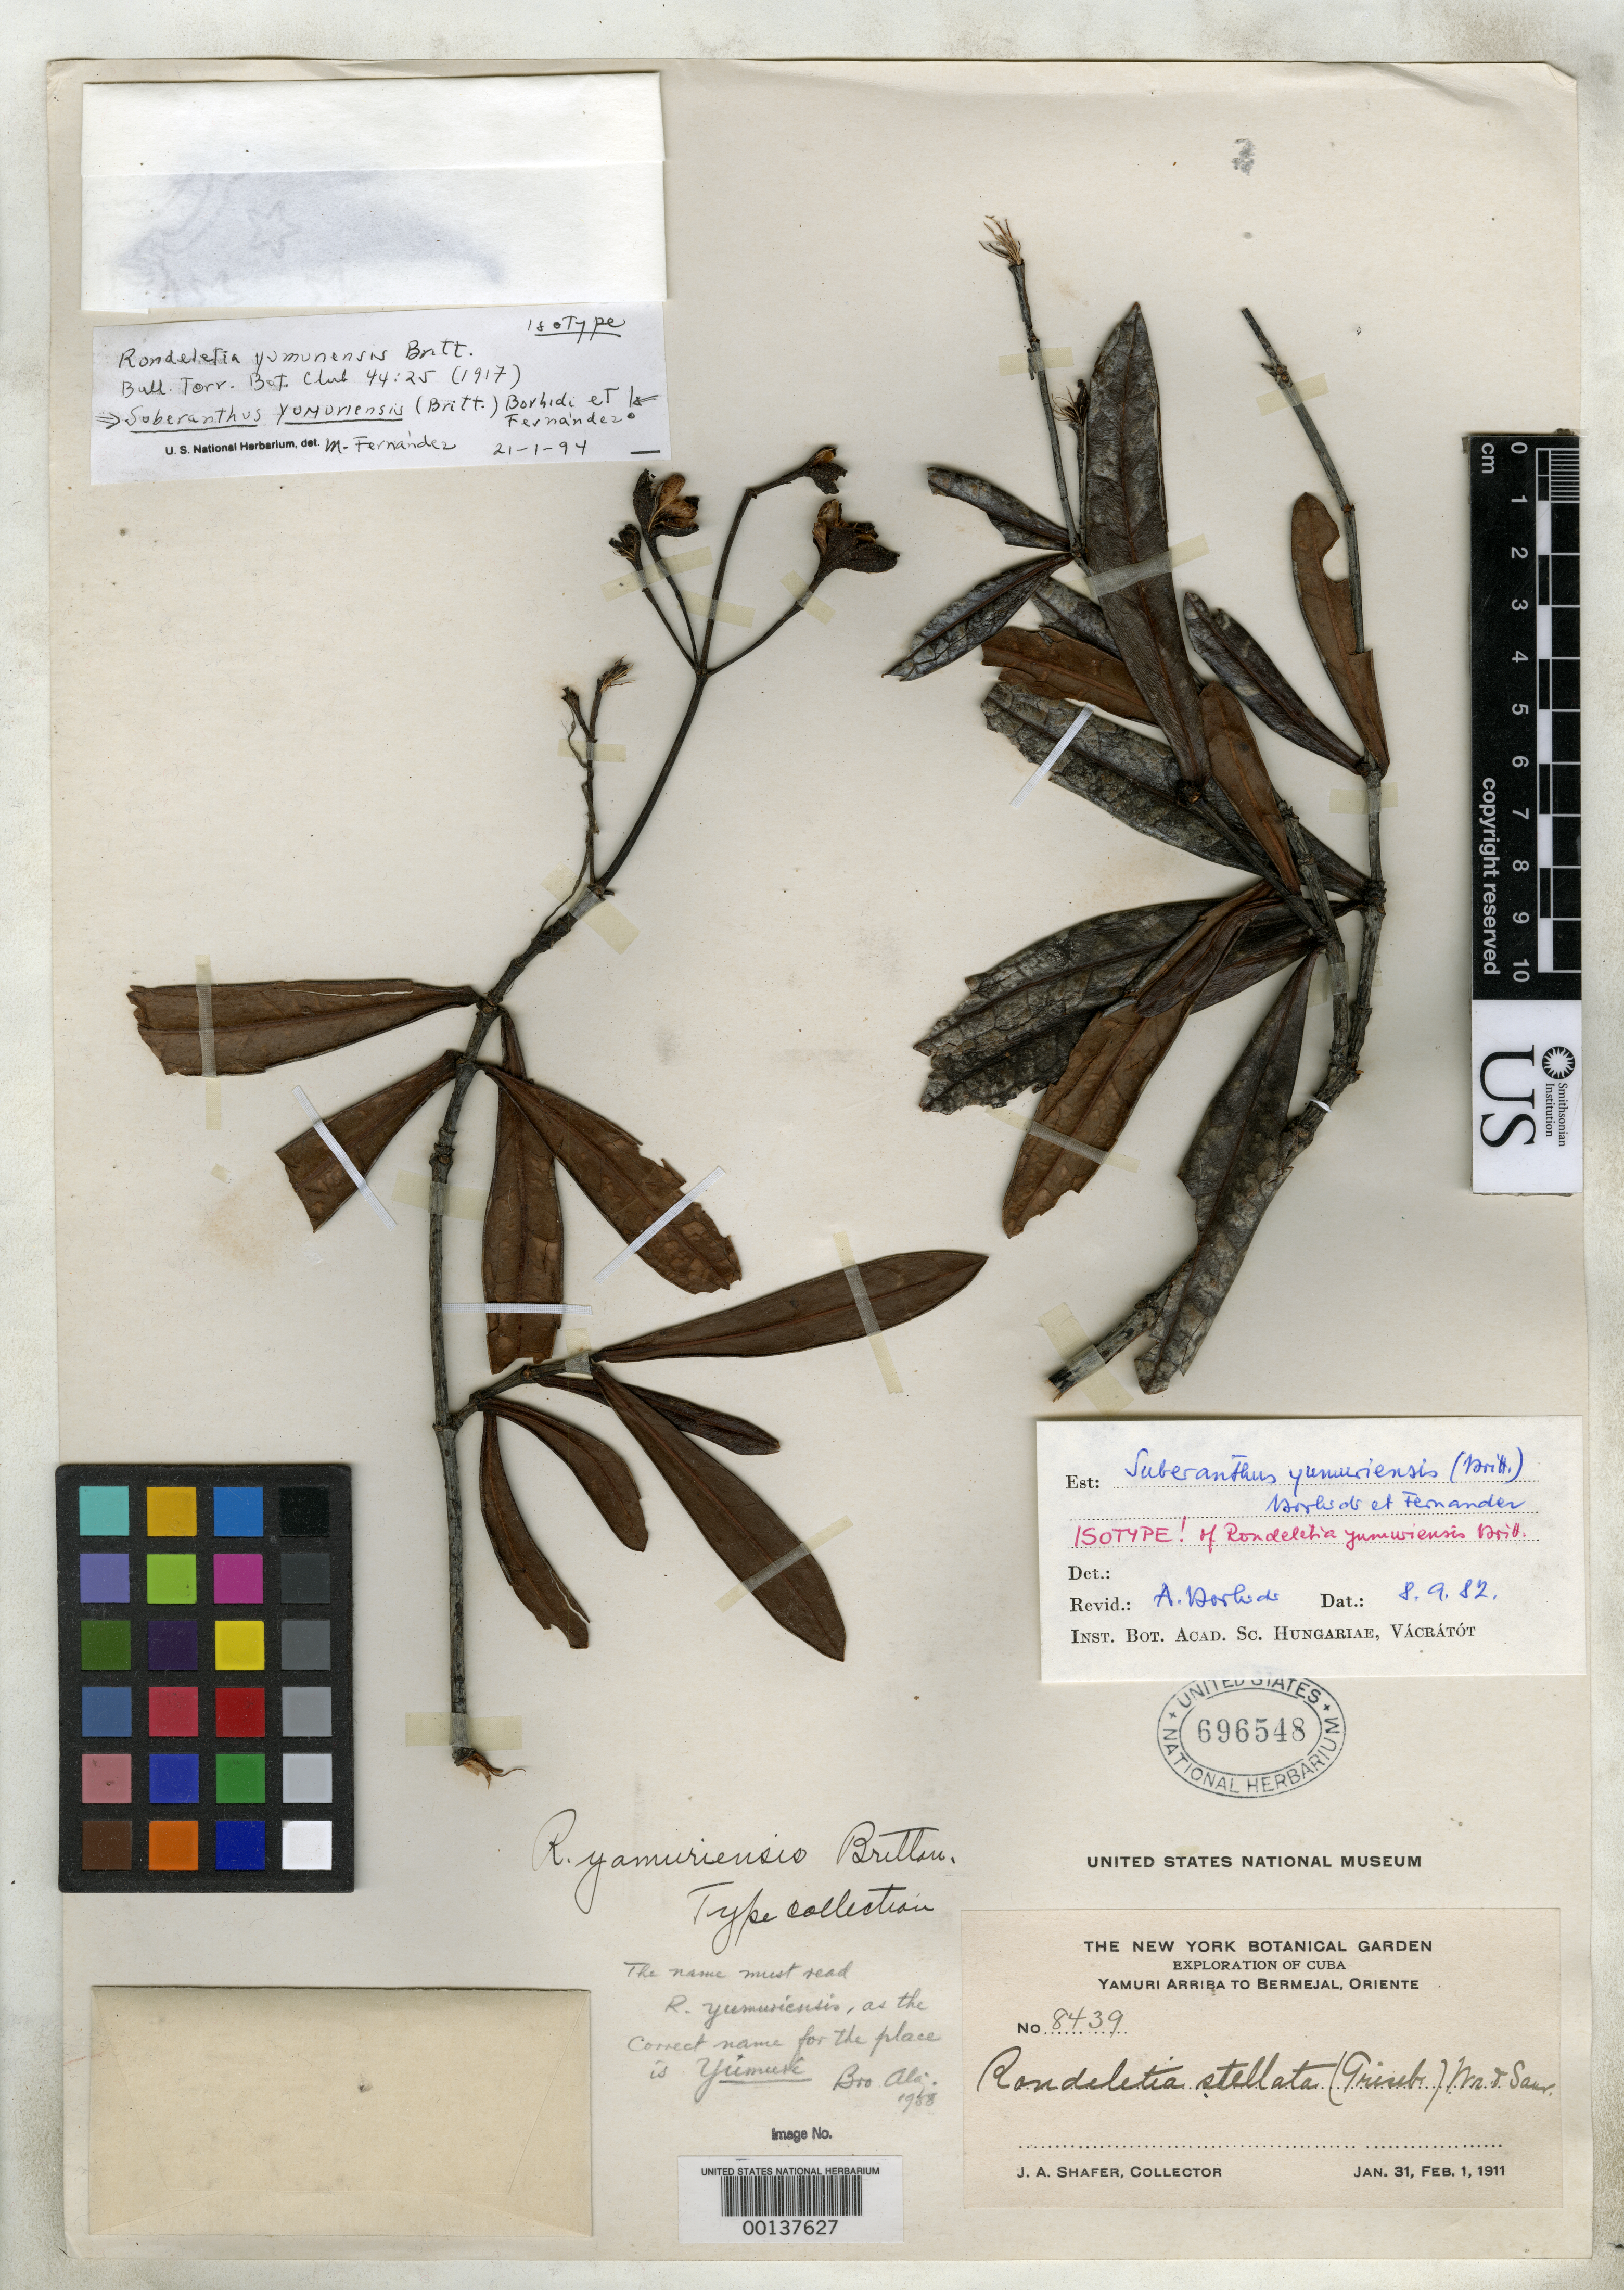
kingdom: Plantae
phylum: Tracheophyta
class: Magnoliopsida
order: Gentianales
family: Rubiaceae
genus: Rondeletia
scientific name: Rondeletia yamuriensis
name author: Britton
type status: Isotype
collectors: J. A. Shafer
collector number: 8439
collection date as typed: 31 Jan 1911 to 01 Feb 1911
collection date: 1911-01-31/1911-02-01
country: Cuba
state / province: Oriente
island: Greater Antilles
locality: Between Yamuri Arriba and Bermejal.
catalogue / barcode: US 696548